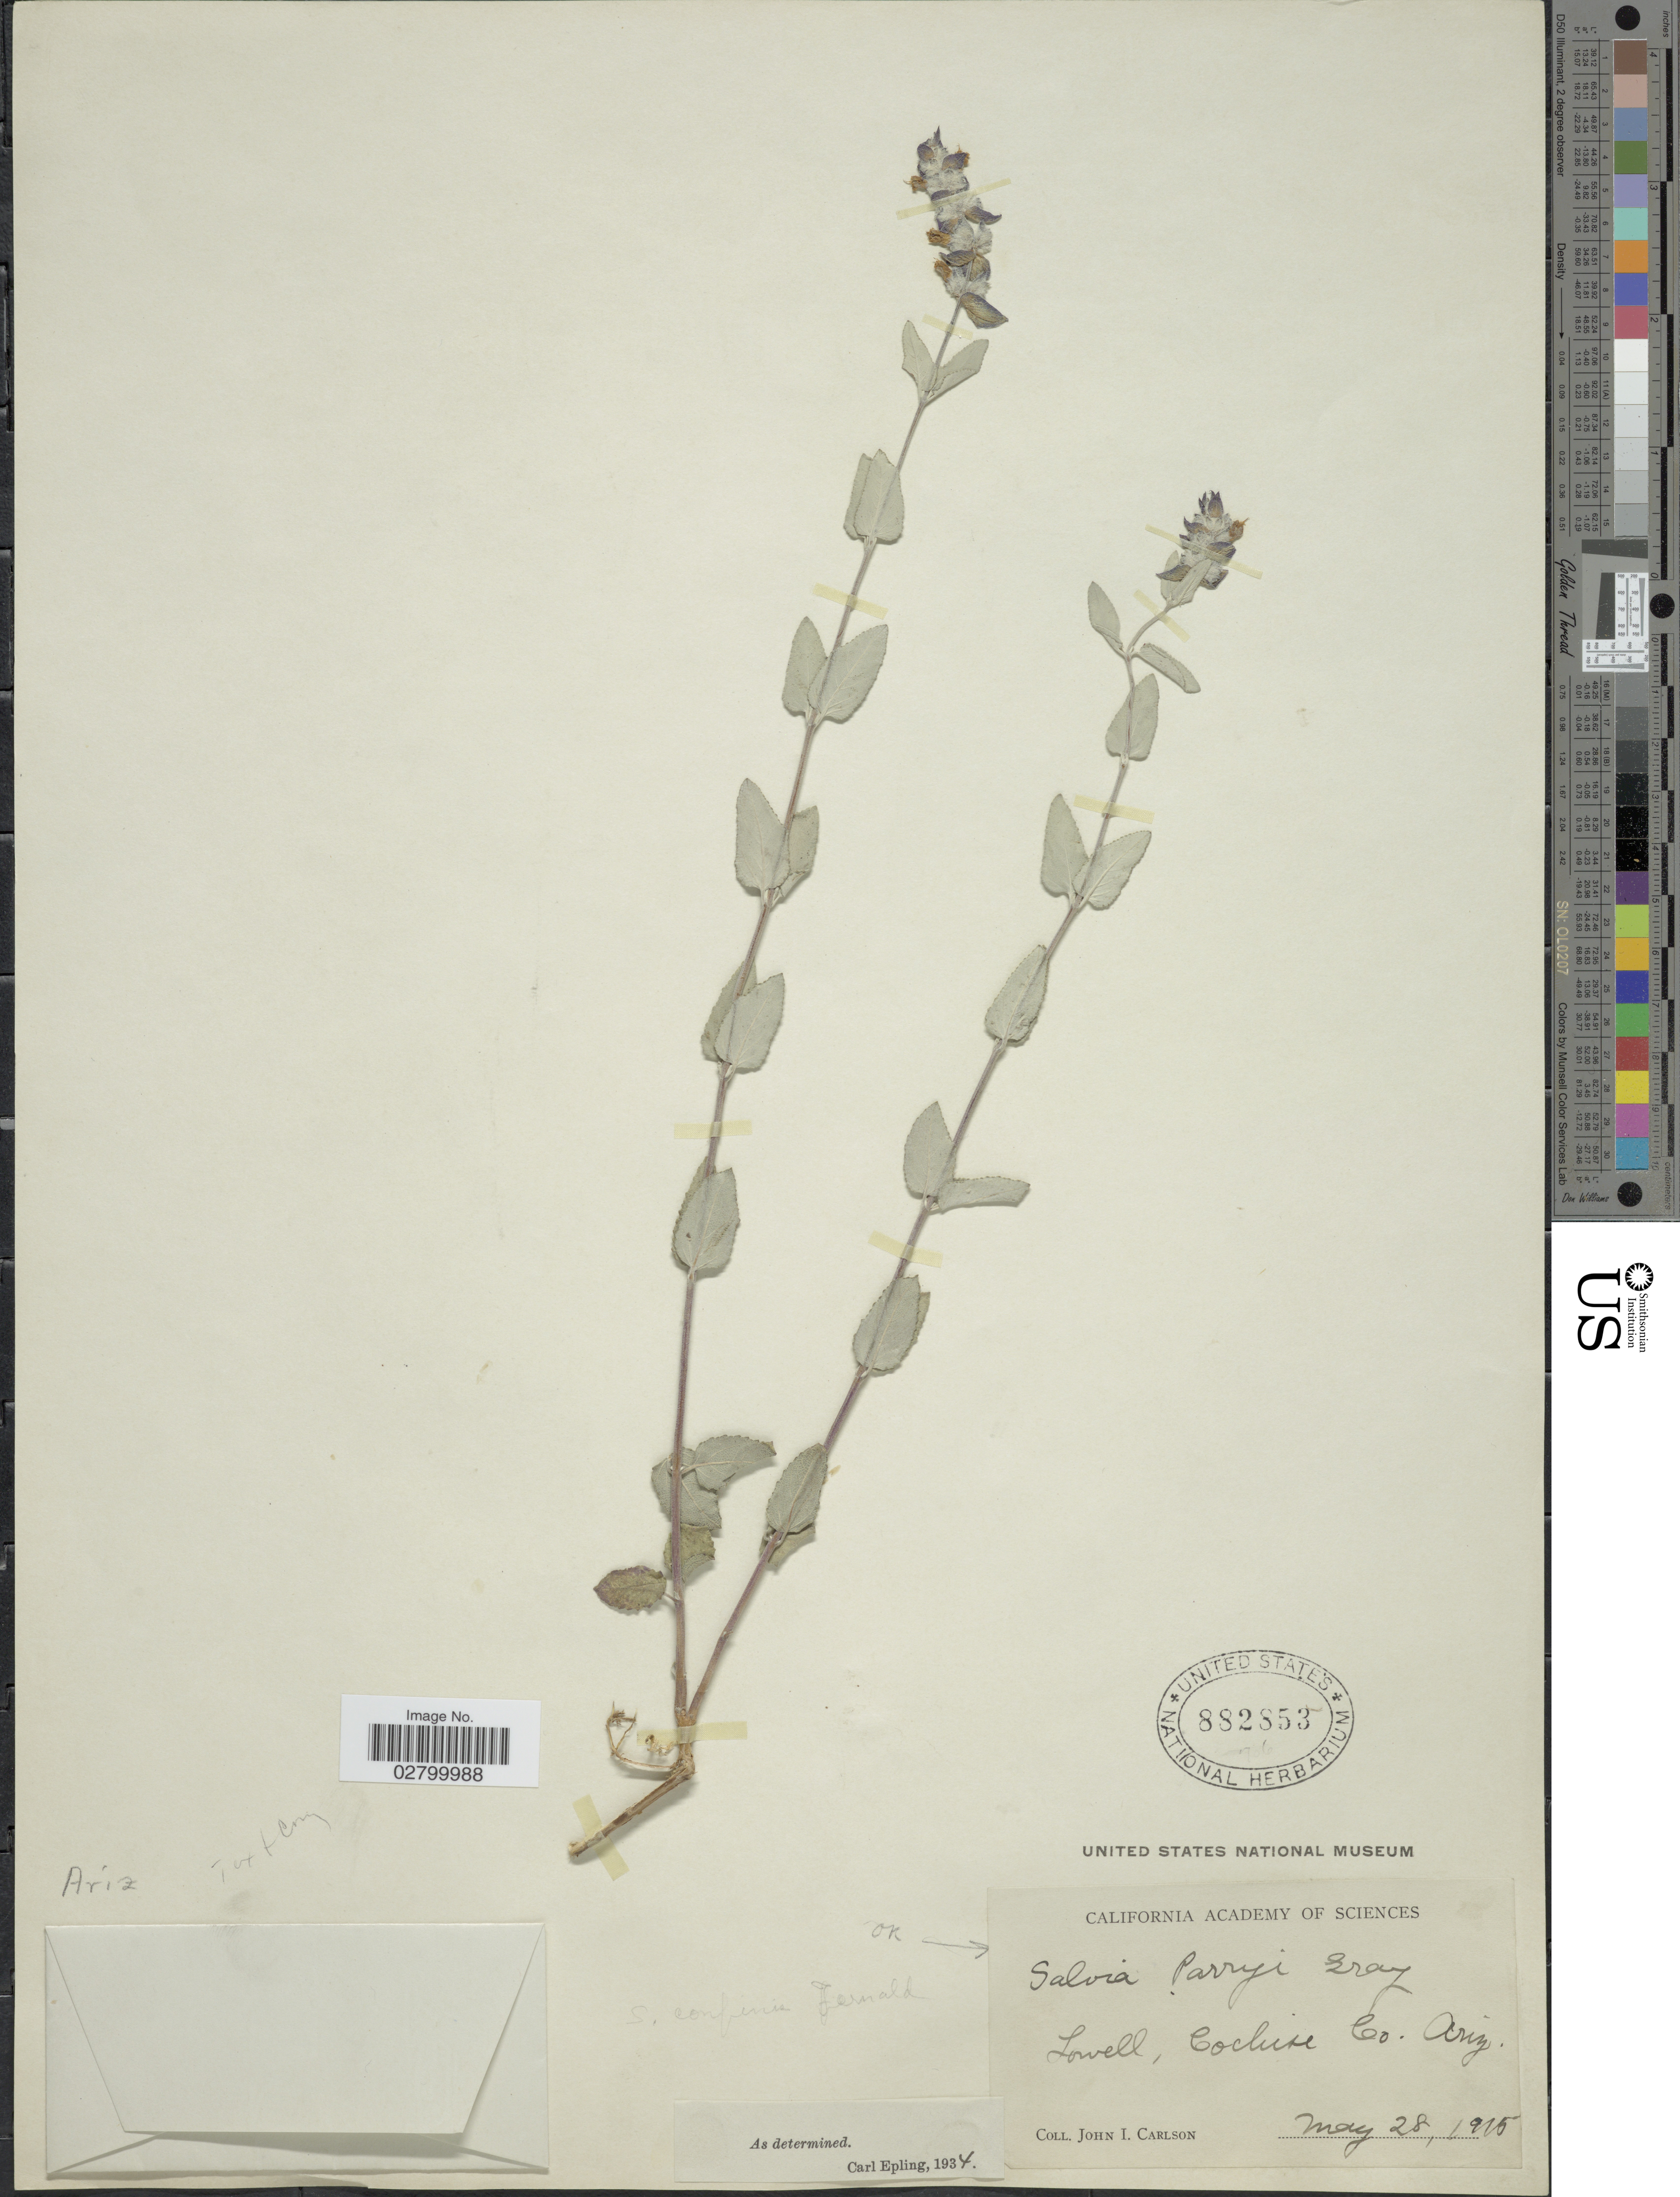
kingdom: Plantae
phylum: Tracheophyta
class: Magnoliopsida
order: Lamiales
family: Lamiaceae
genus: Salvia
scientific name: Salvia parryi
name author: A. Gray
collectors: J. Carlson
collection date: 1915-05-28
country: United States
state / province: Arizona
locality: Lowell, Cochise Co. Ariz.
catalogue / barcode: US 882853